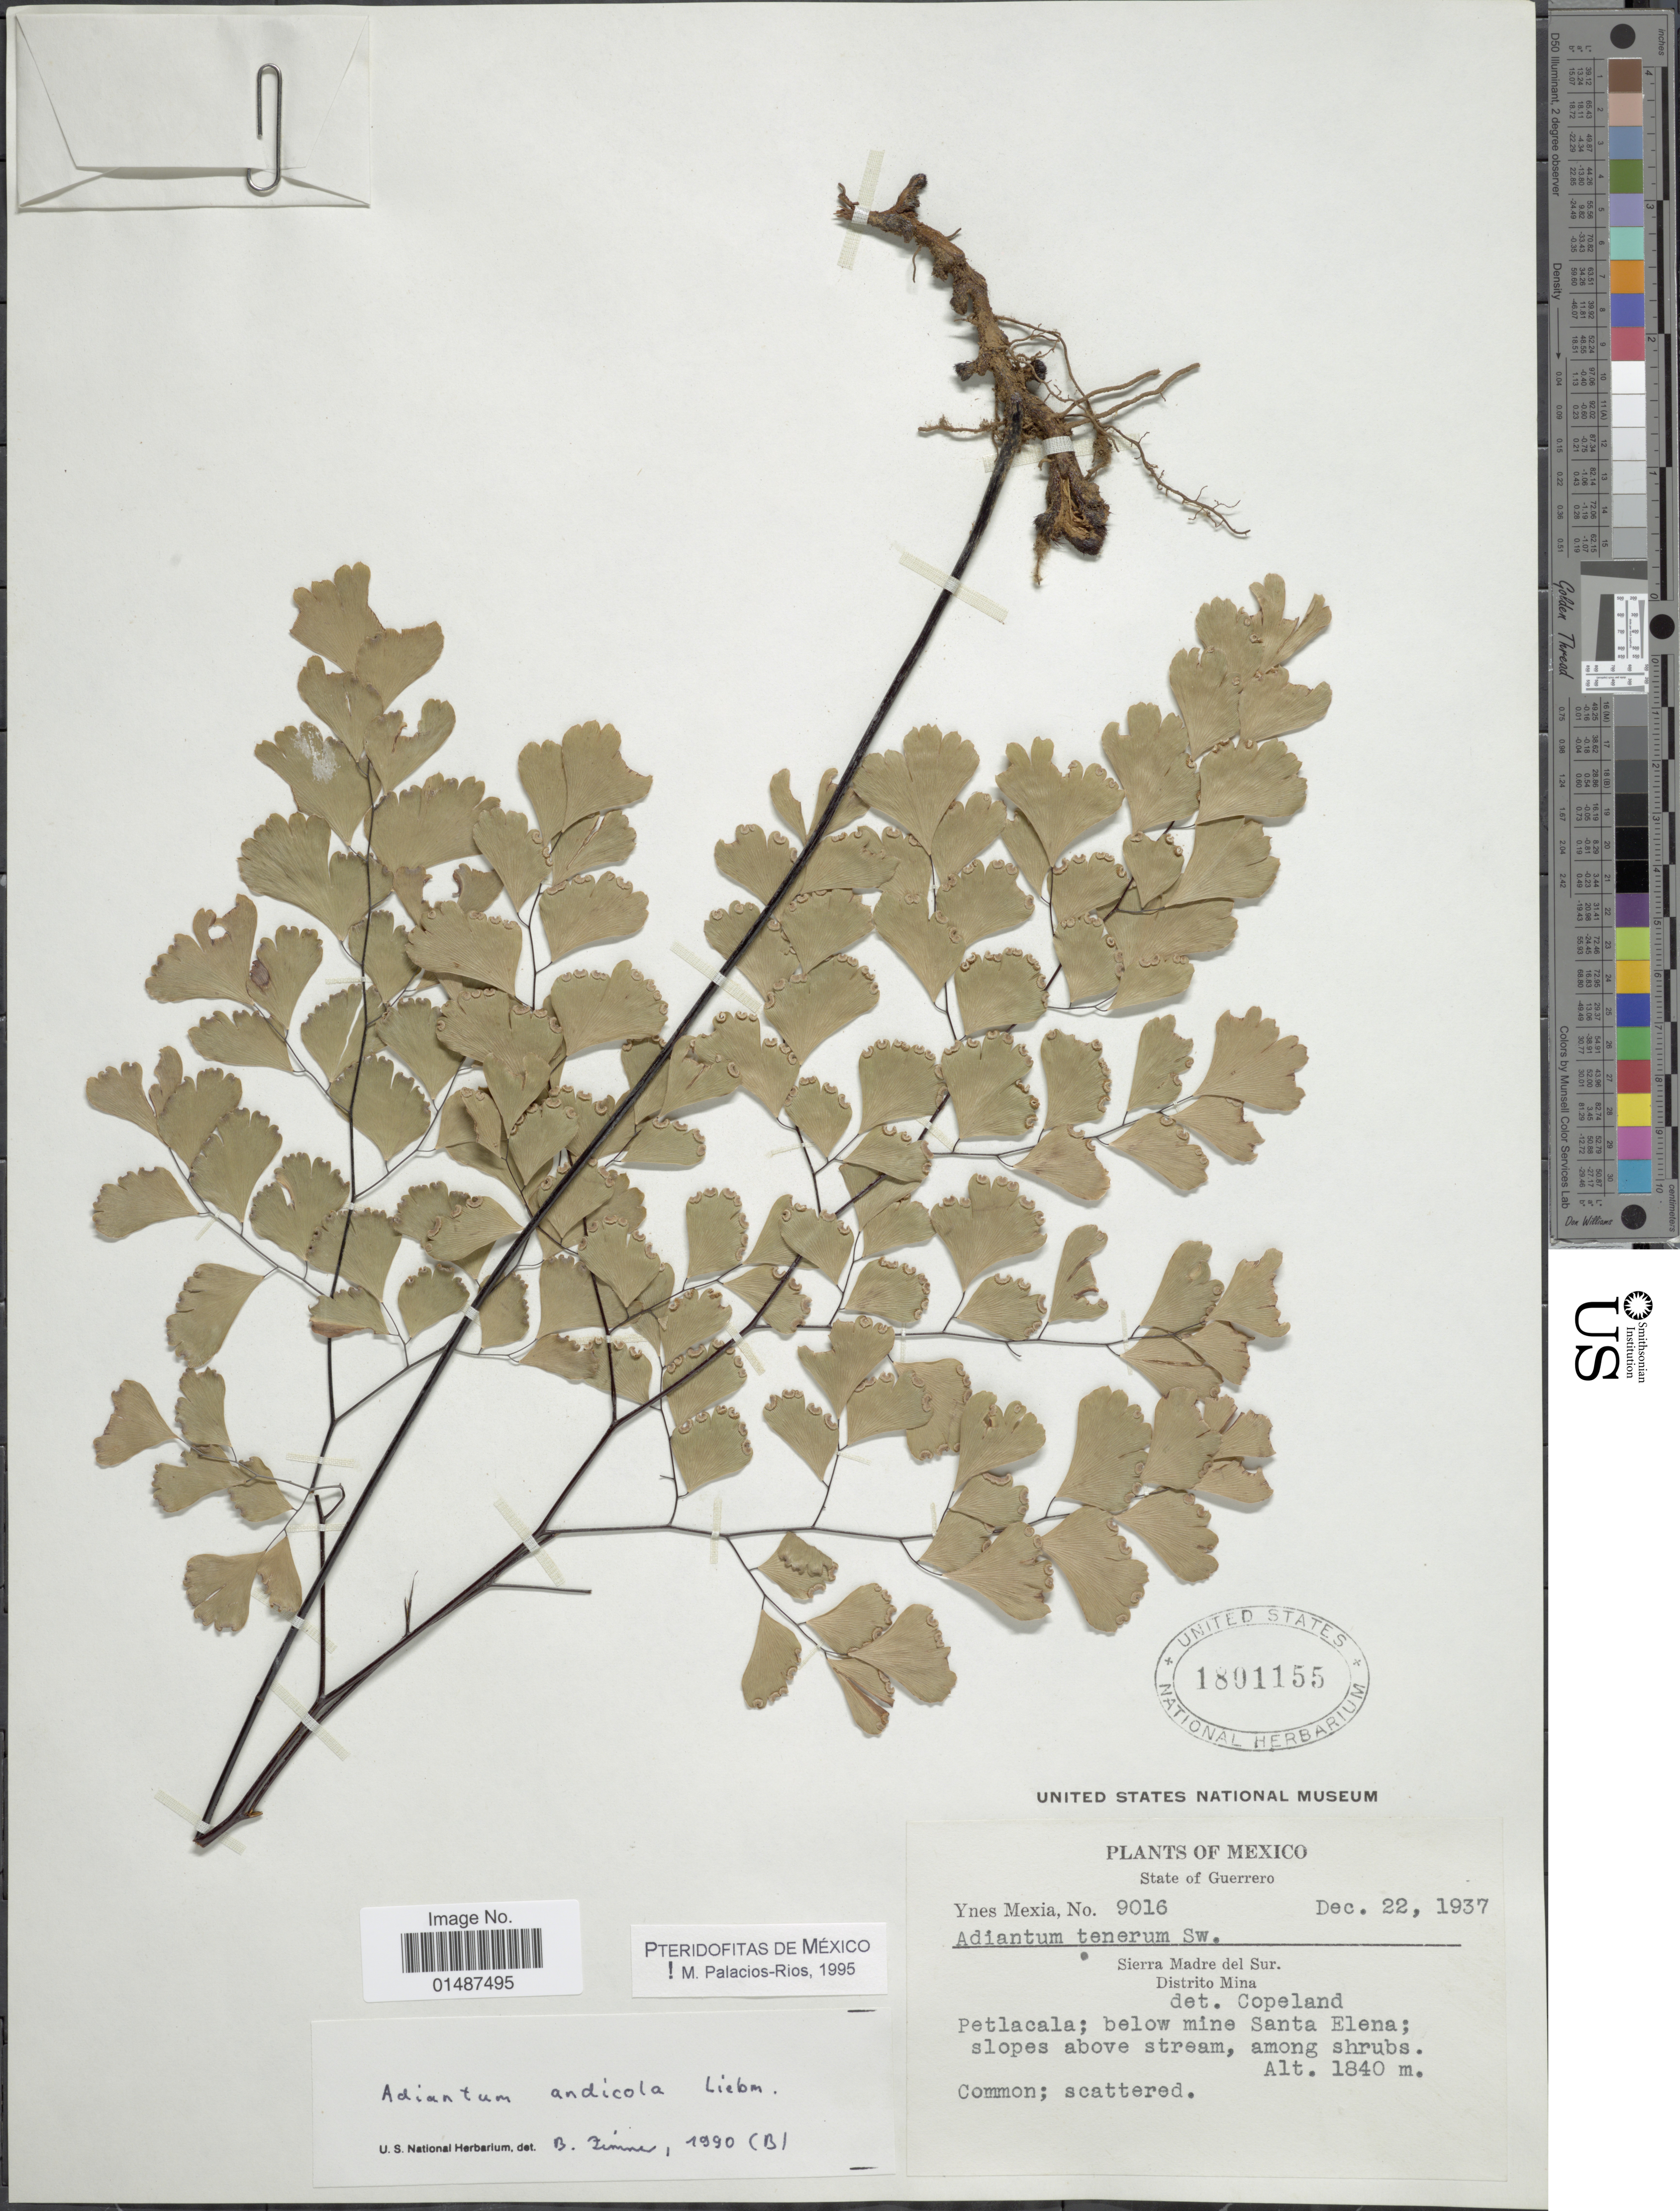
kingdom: Plantae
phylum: Tracheophyta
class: Polypodiopsida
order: Polypodiales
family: Pteridaceae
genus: Adiantum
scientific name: Adiantum andicola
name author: Liebm.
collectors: Y. Mexia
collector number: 9016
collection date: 1937-12-22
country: Mexico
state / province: Guerrero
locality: Sierra Madre del Sur, Distrito Mina, Petlacala; below mine Santa Elena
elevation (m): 1840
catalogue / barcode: US 1801155